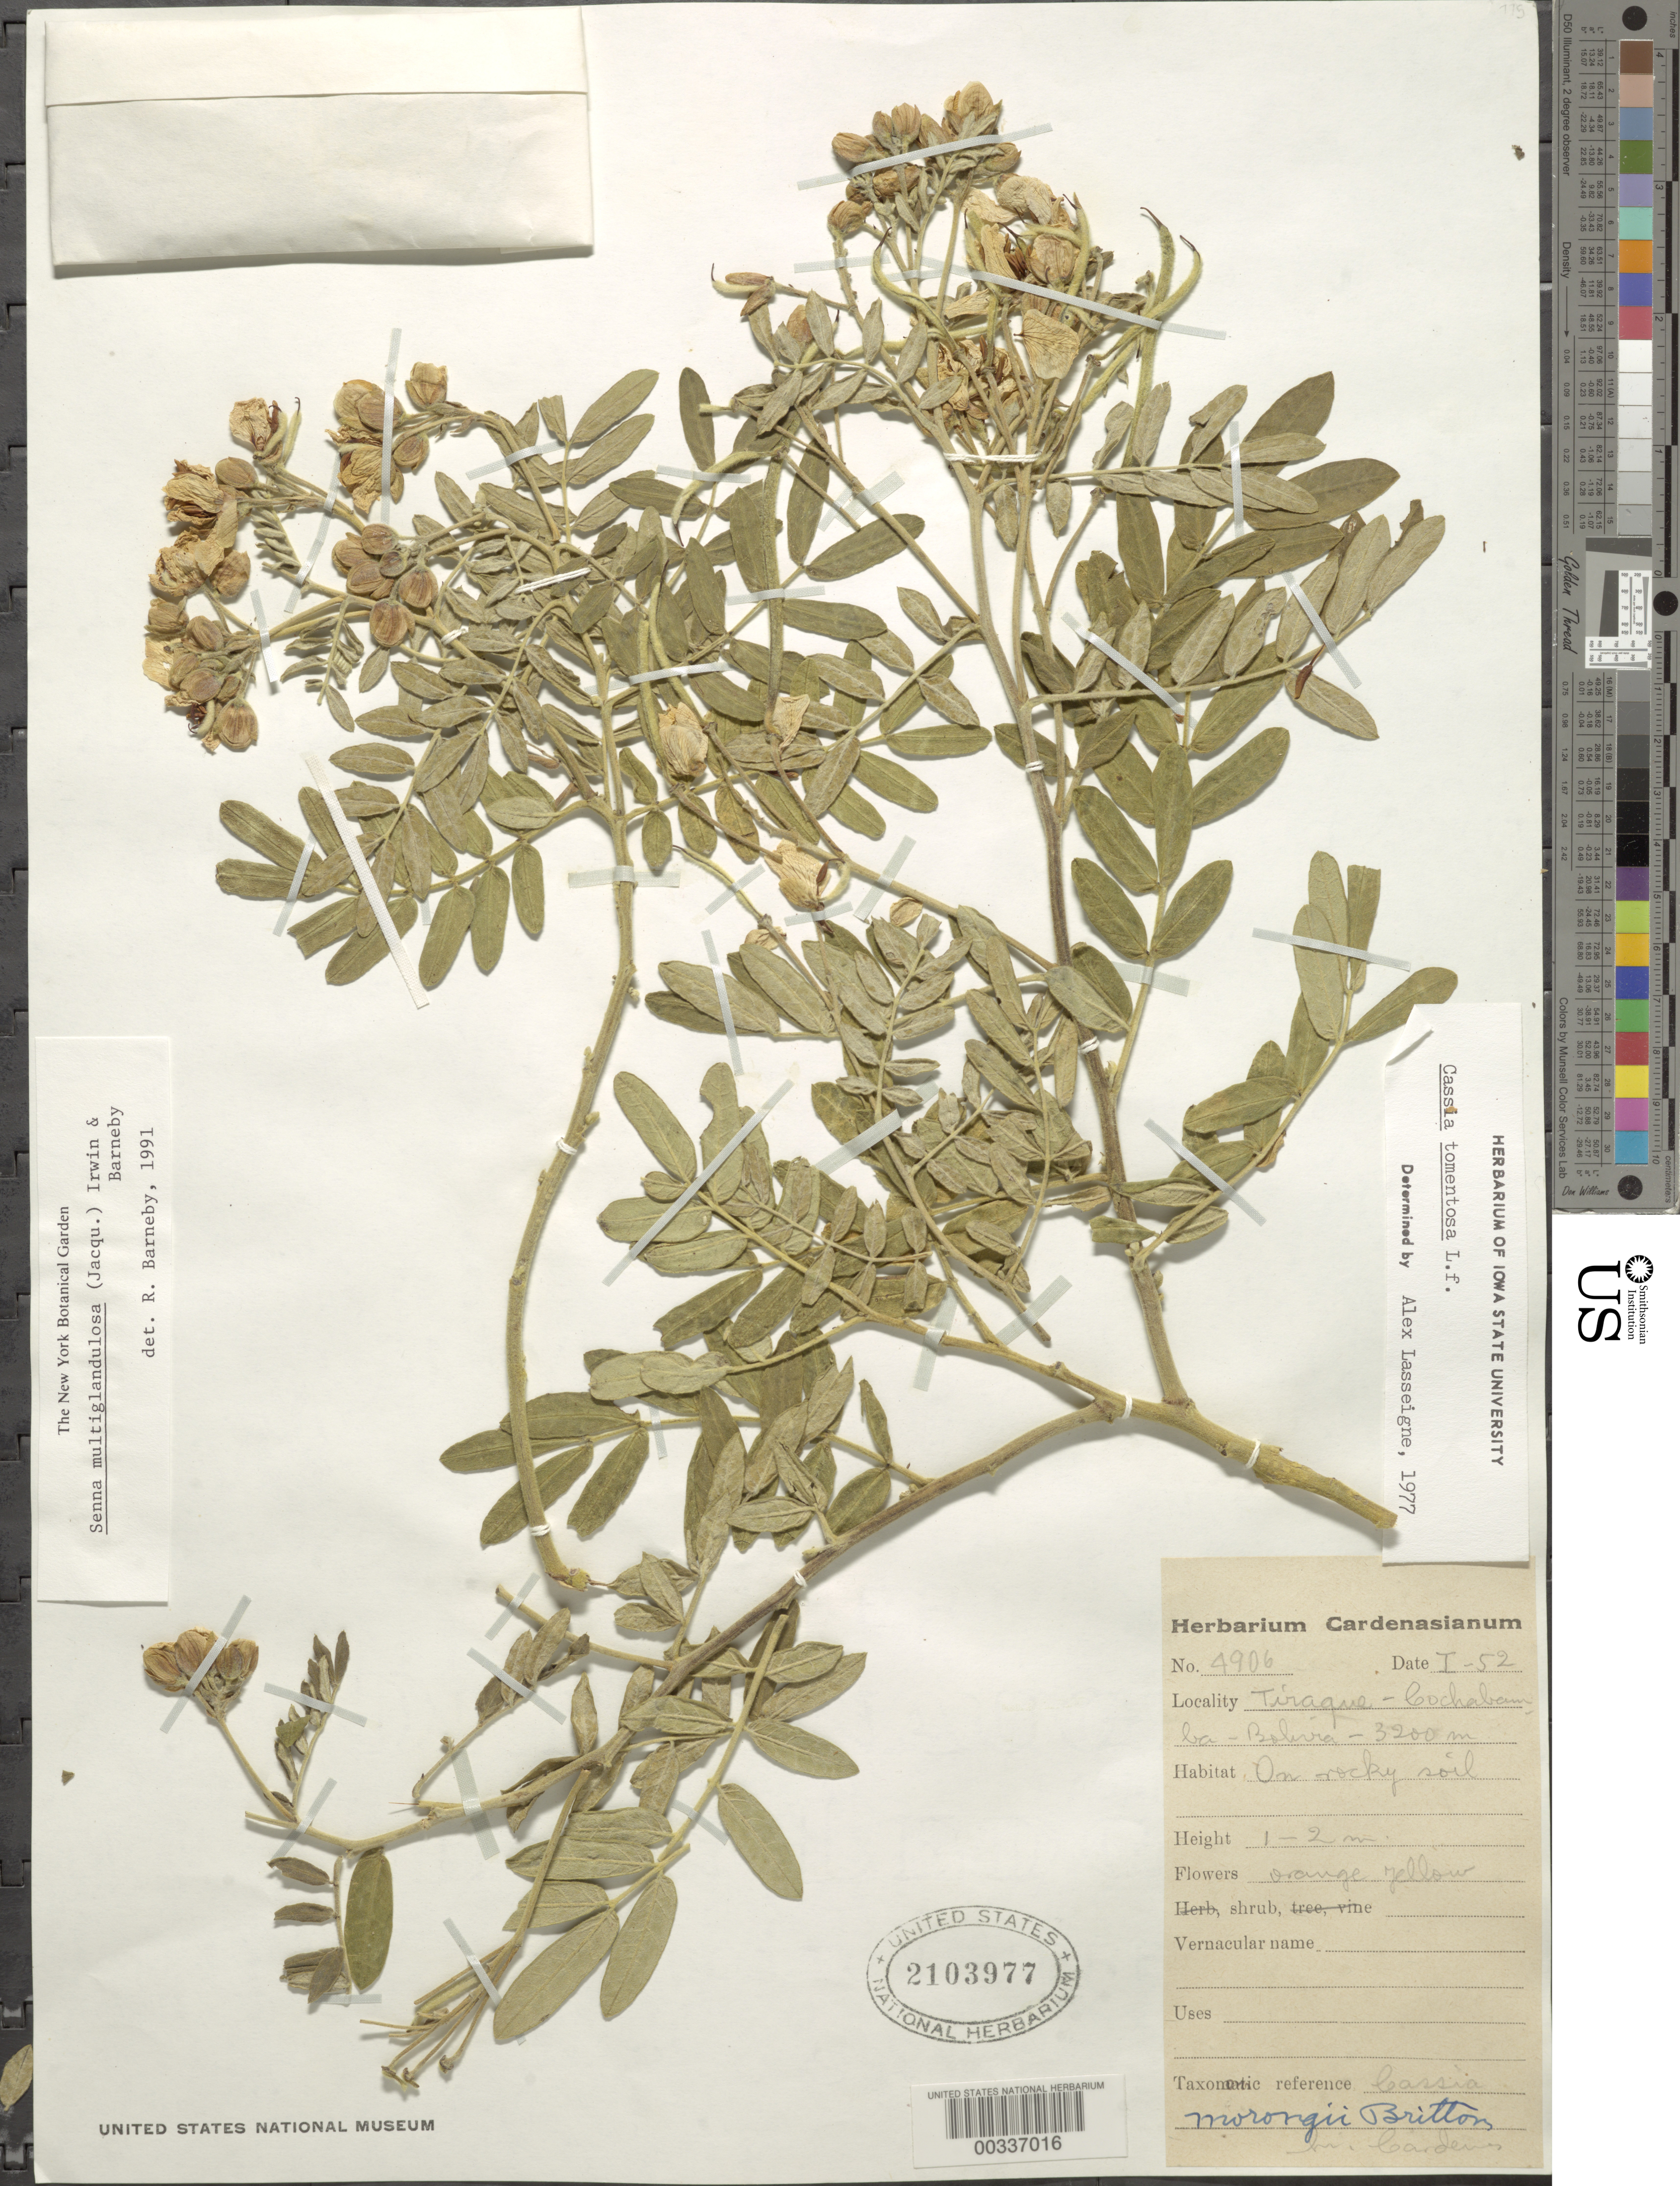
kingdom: Plantae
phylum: Tracheophyta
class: Magnoliopsida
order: Fabales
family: Fabaceae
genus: Senna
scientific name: Senna multiglandulosa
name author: (Jacq.) H.S. Irwin & Barneby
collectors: M. Cárdenas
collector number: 4906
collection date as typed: Jan 1952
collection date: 1952-01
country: Bolivia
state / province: Cochabamba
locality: Tiraque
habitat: On rocky soil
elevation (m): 3200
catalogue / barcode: US 2103977